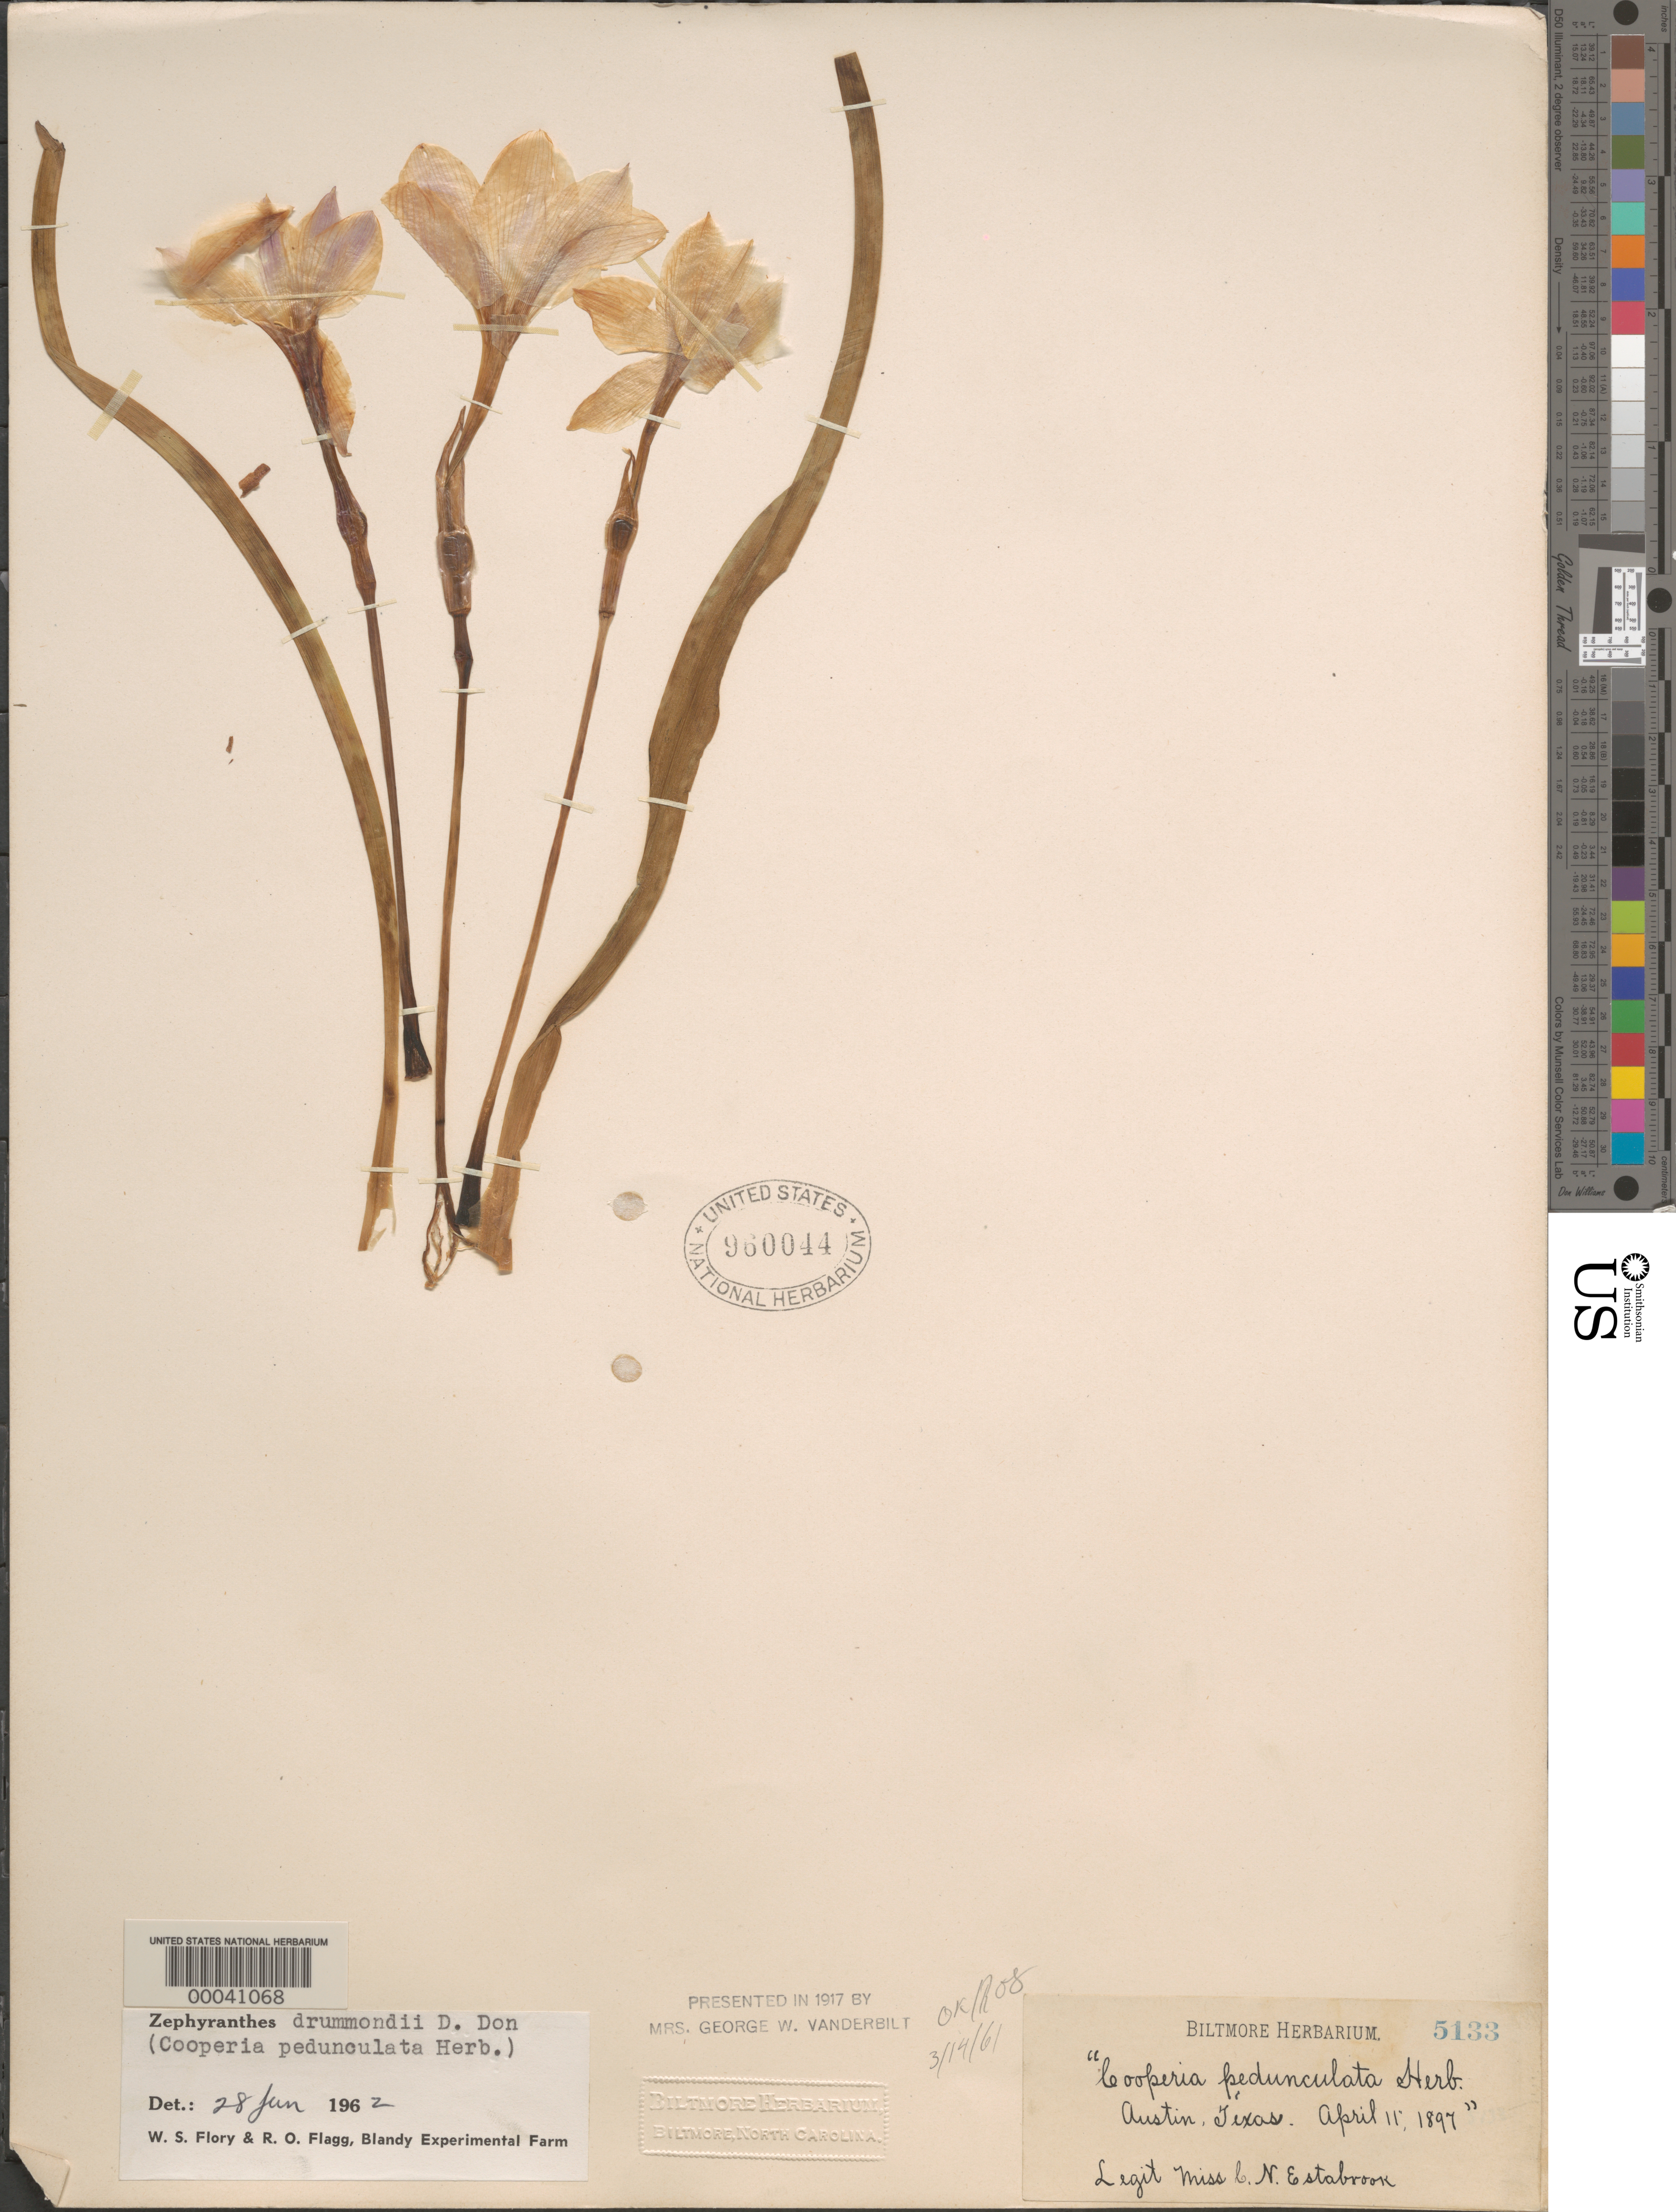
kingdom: Plantae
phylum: Tracheophyta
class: Liliopsida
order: Asparagales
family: Amaryllidaceae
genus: Zephyranthes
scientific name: Zephyranthes drummondii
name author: D. Don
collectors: C. Estabrook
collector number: Biltmore Herb. 5133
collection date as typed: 11 Apr 1897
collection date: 1897-04-11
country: United States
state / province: Texas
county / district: Travis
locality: Austin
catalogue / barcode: US 960044